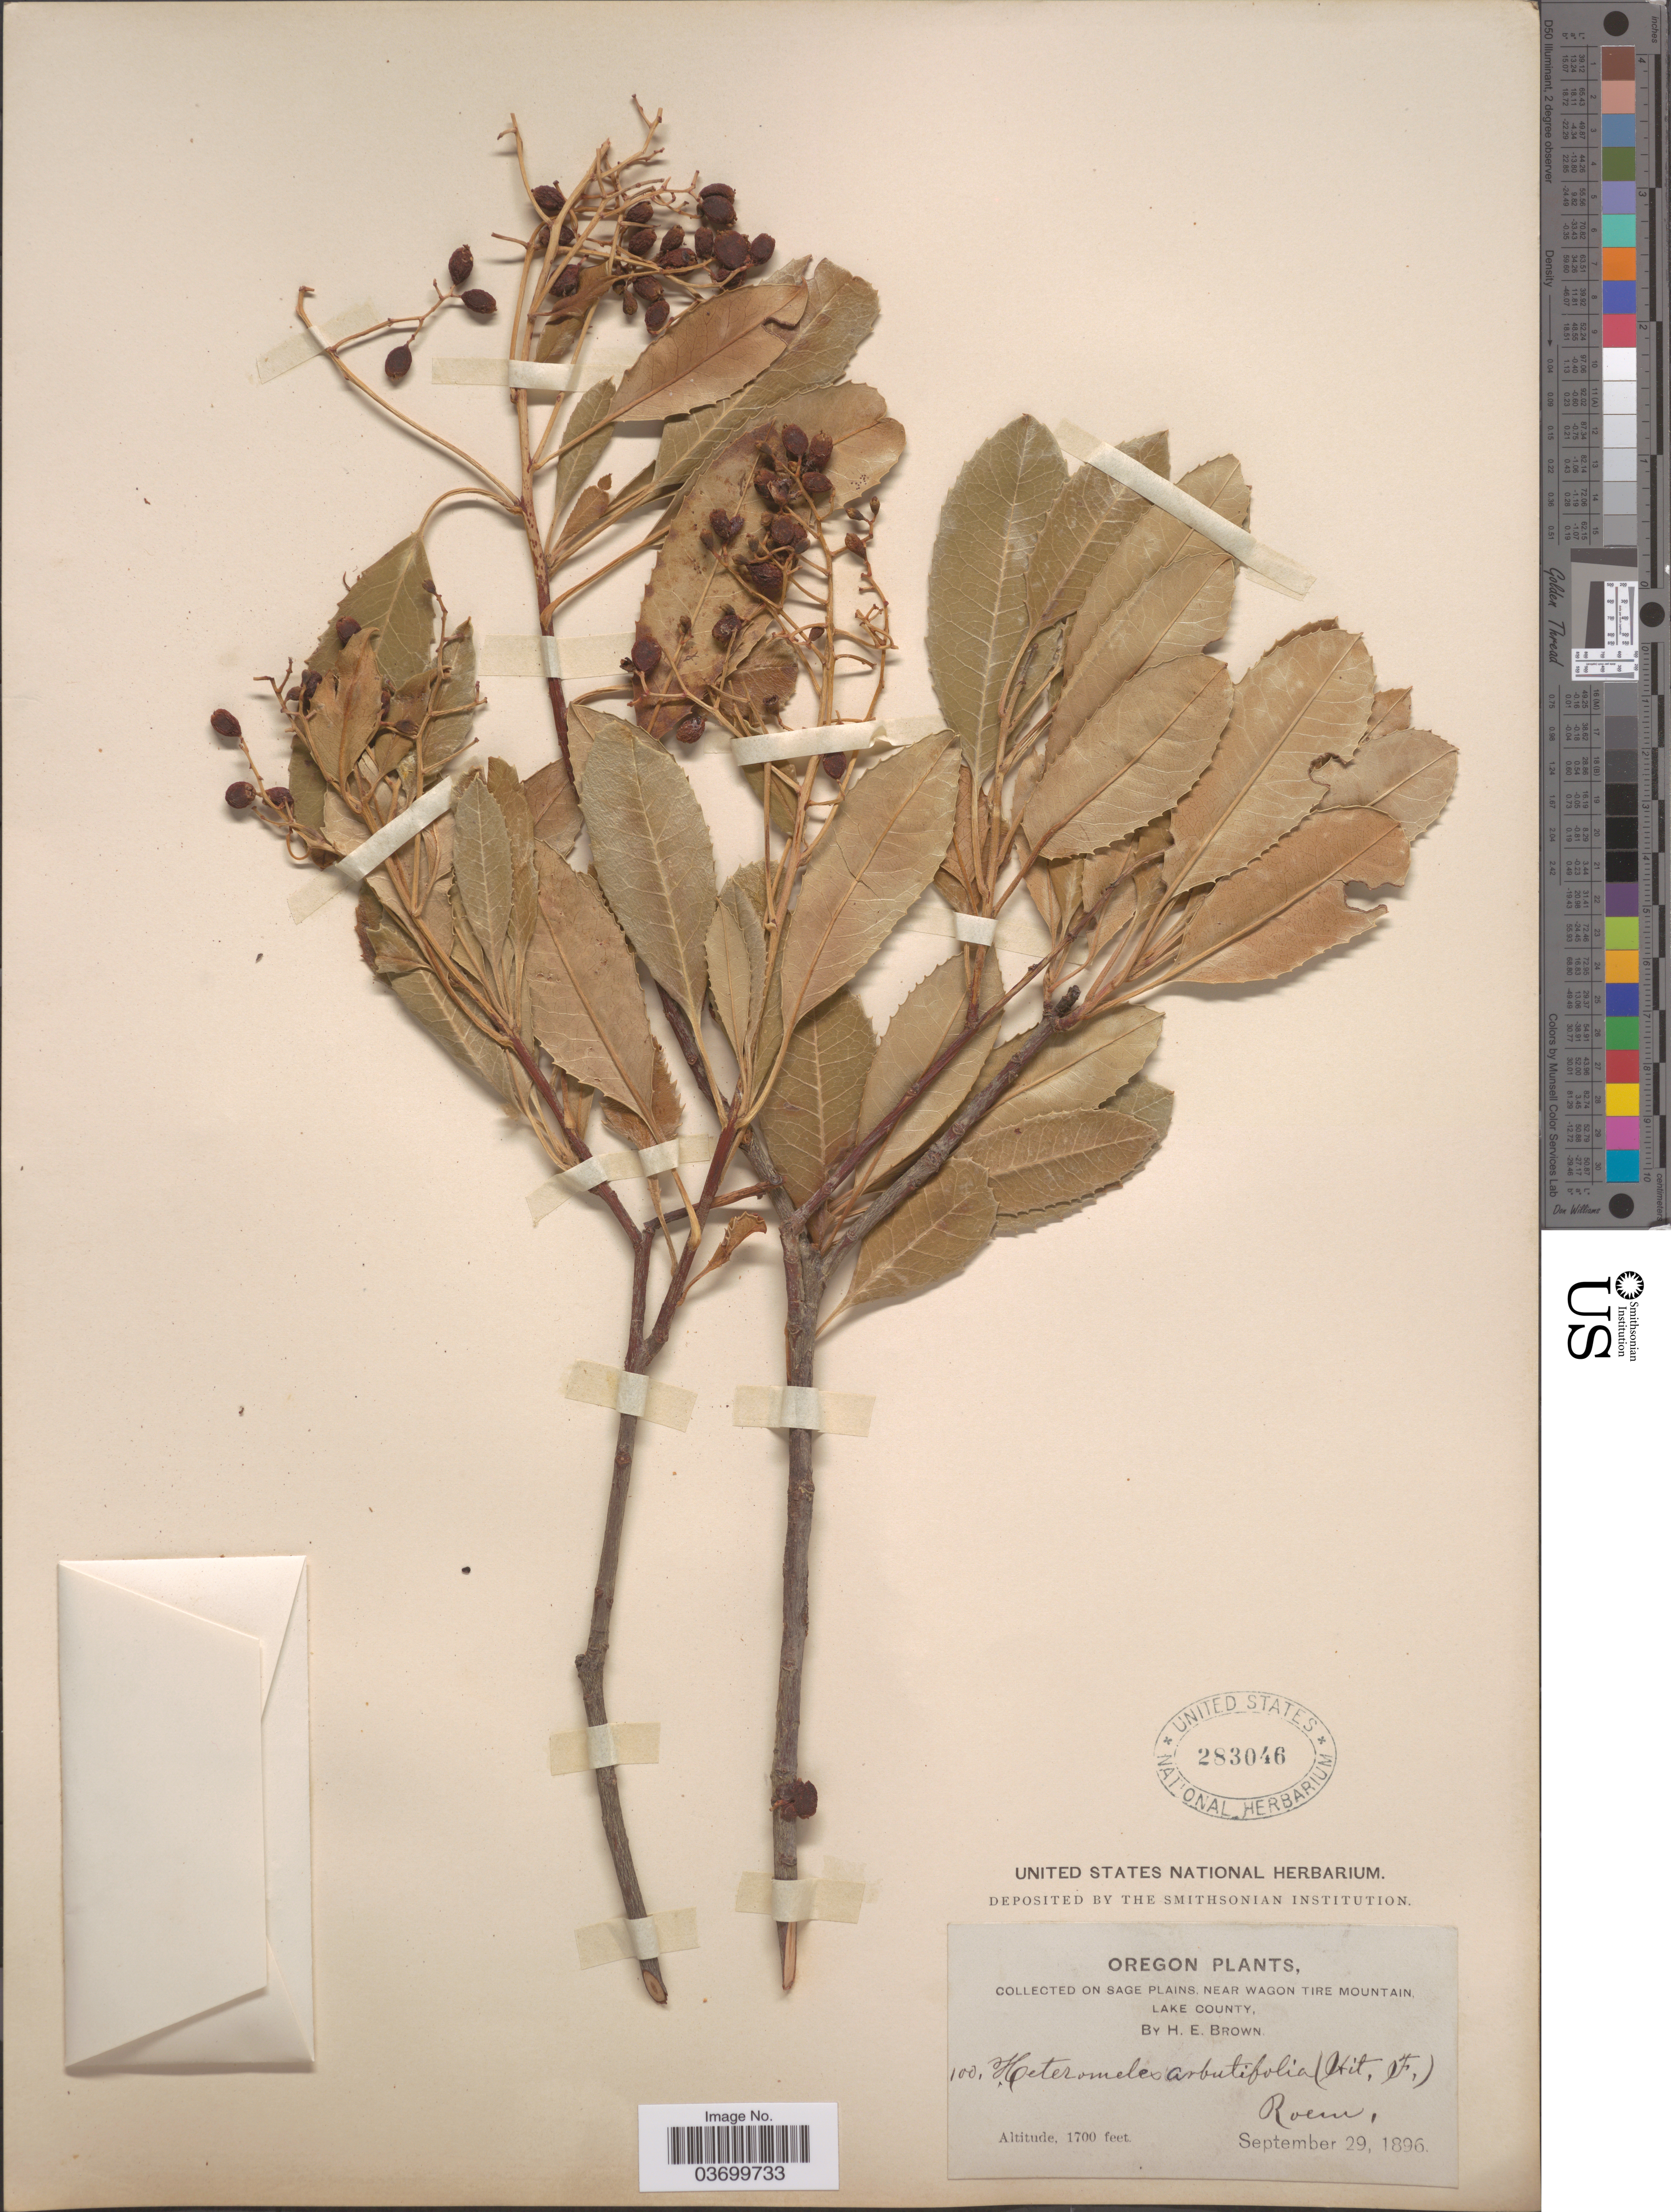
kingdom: Plantae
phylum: Tracheophyta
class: Magnoliopsida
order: Rosales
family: Rosaceae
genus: Heteromeles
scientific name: Heteromeles salicifolia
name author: (C. Presl) Abrams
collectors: H. E. Brown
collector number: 100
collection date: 1896-09-29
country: United States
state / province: Oregon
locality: On Sage Plains, near Wagon Tire Mountain, Lake County.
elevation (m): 518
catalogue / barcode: US 283046